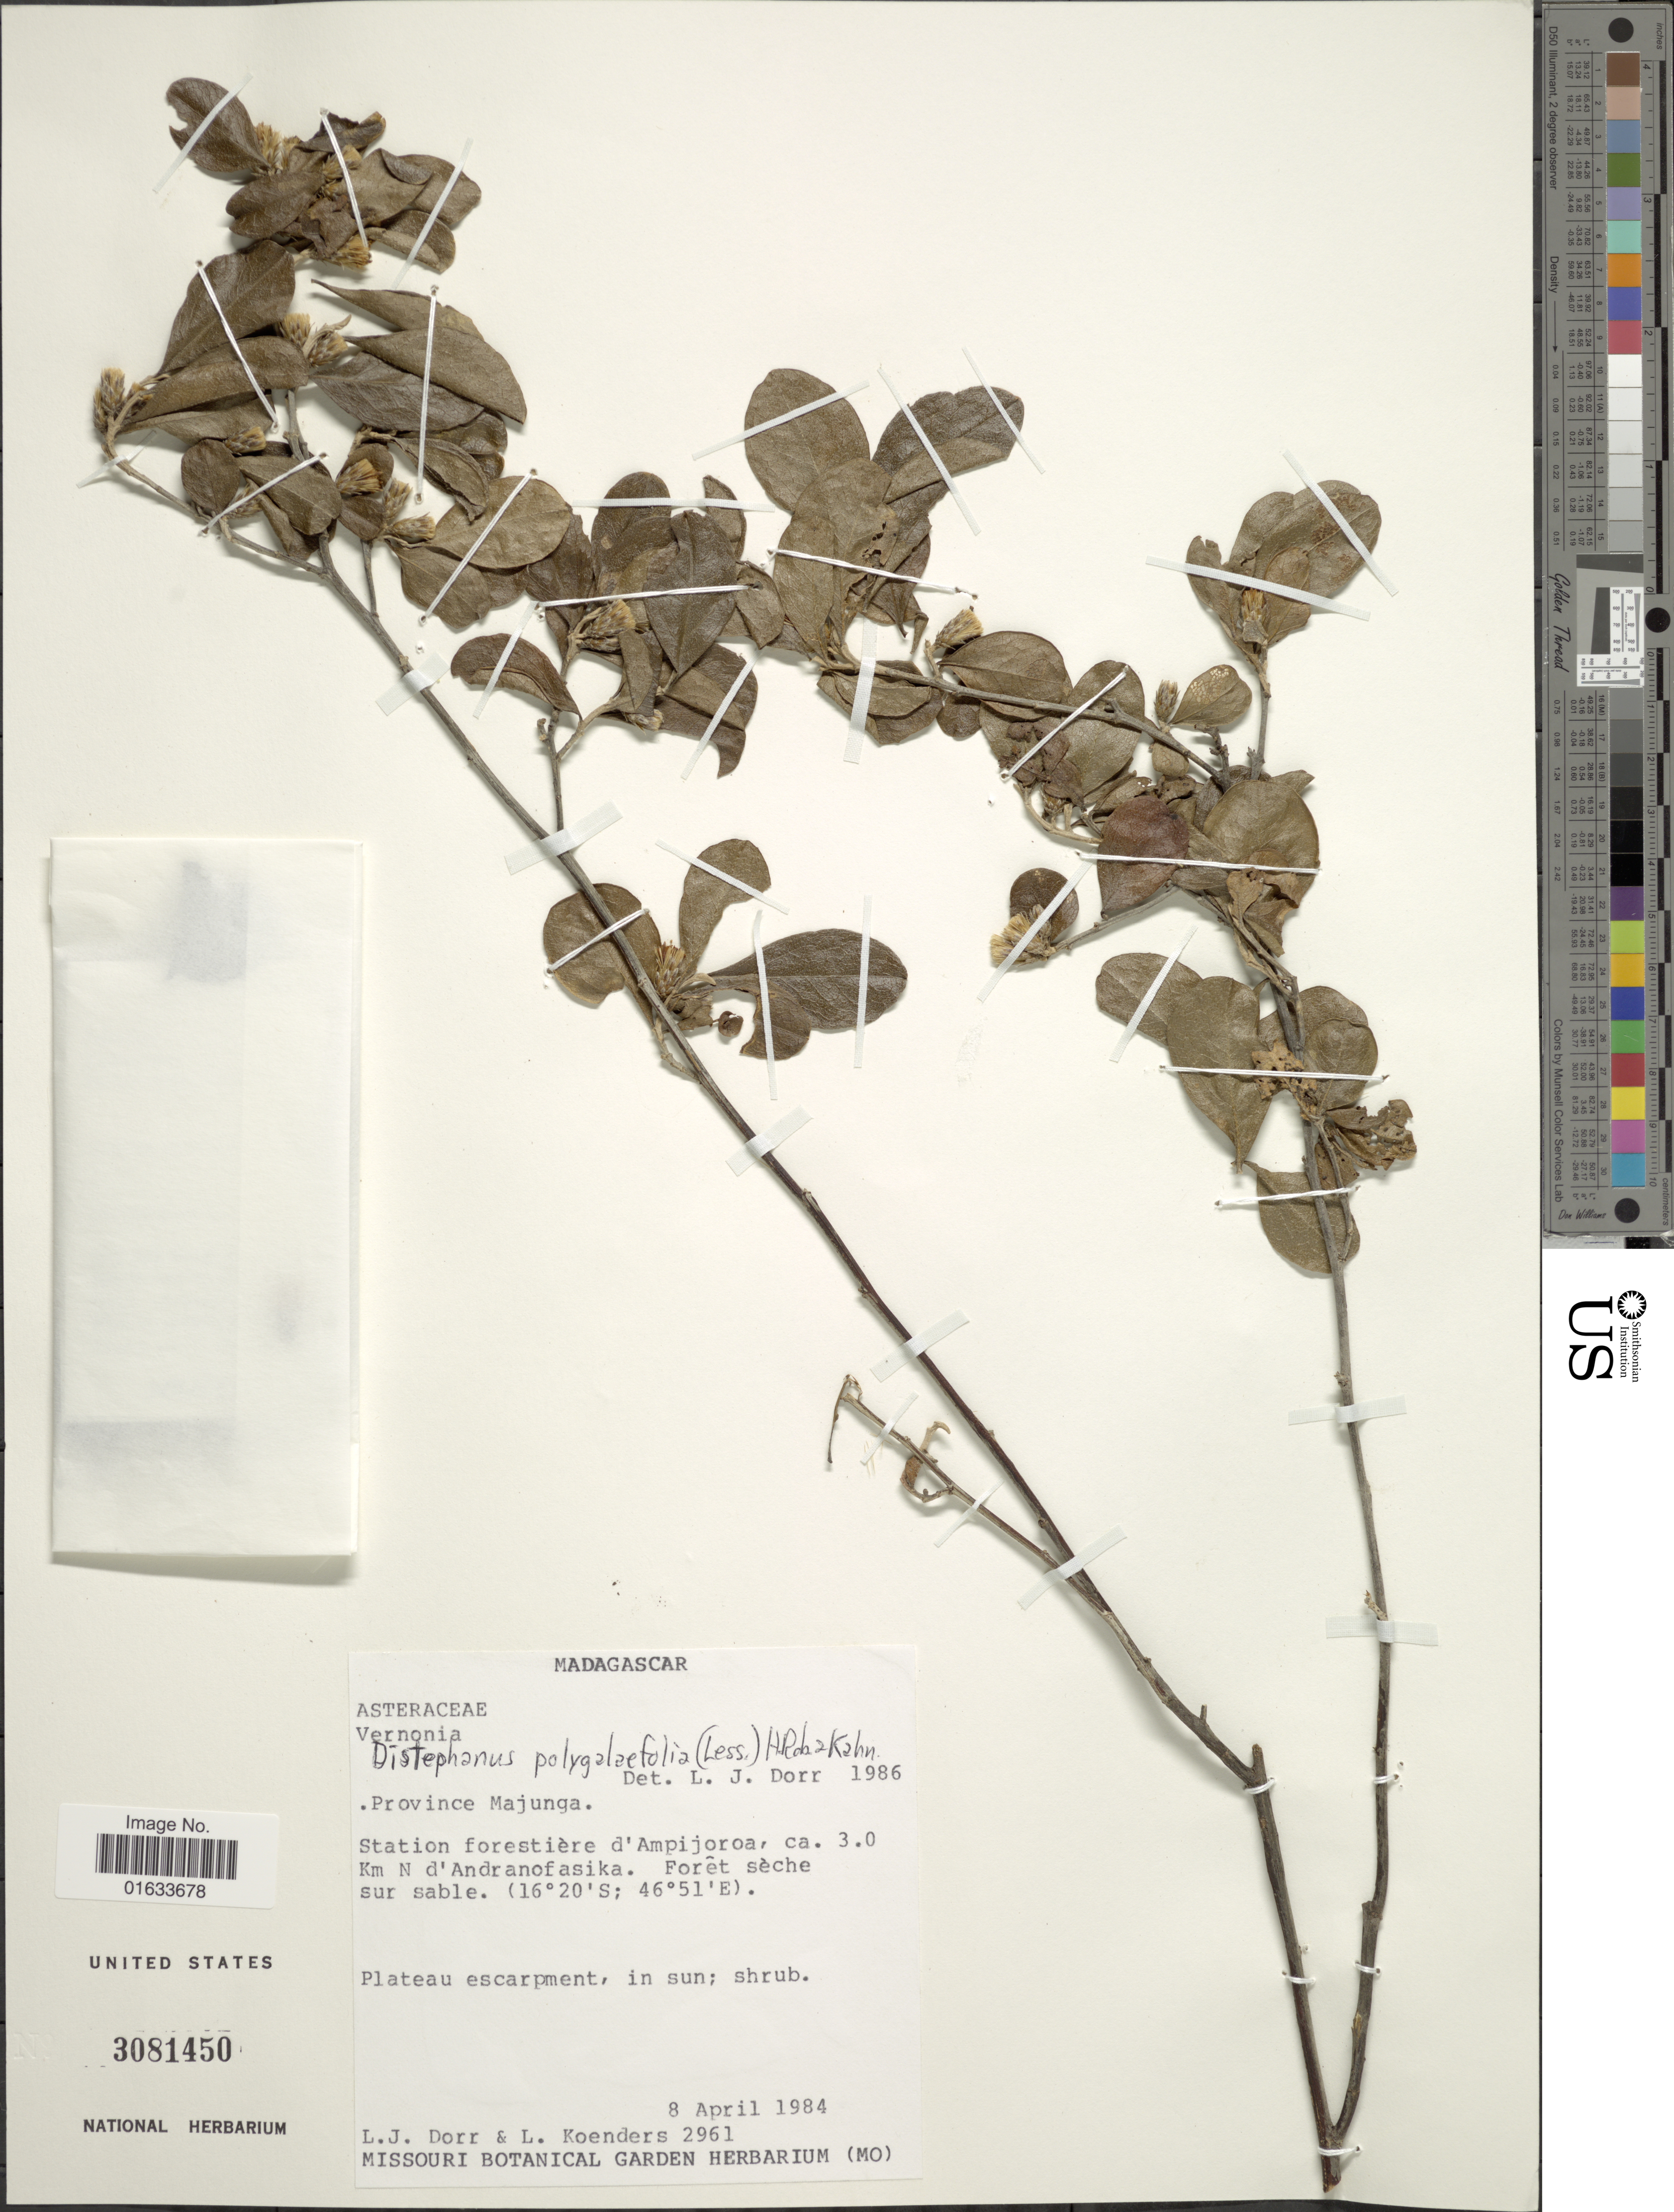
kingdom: Plantae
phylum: Tracheophyta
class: Magnoliopsida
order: Asterales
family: Asteraceae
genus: Distephanus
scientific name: Distephanus polygalaefolia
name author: (Less.) H. Rob. & B. Kahn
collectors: L. J. Dorr & L. Koenders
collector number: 2961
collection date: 1984-04-08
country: Madagascar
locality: Province Majunga. Station forestière d'Ampijoroa, ca. 3.0 Km N d'Andranofasika.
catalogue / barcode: US 3081450